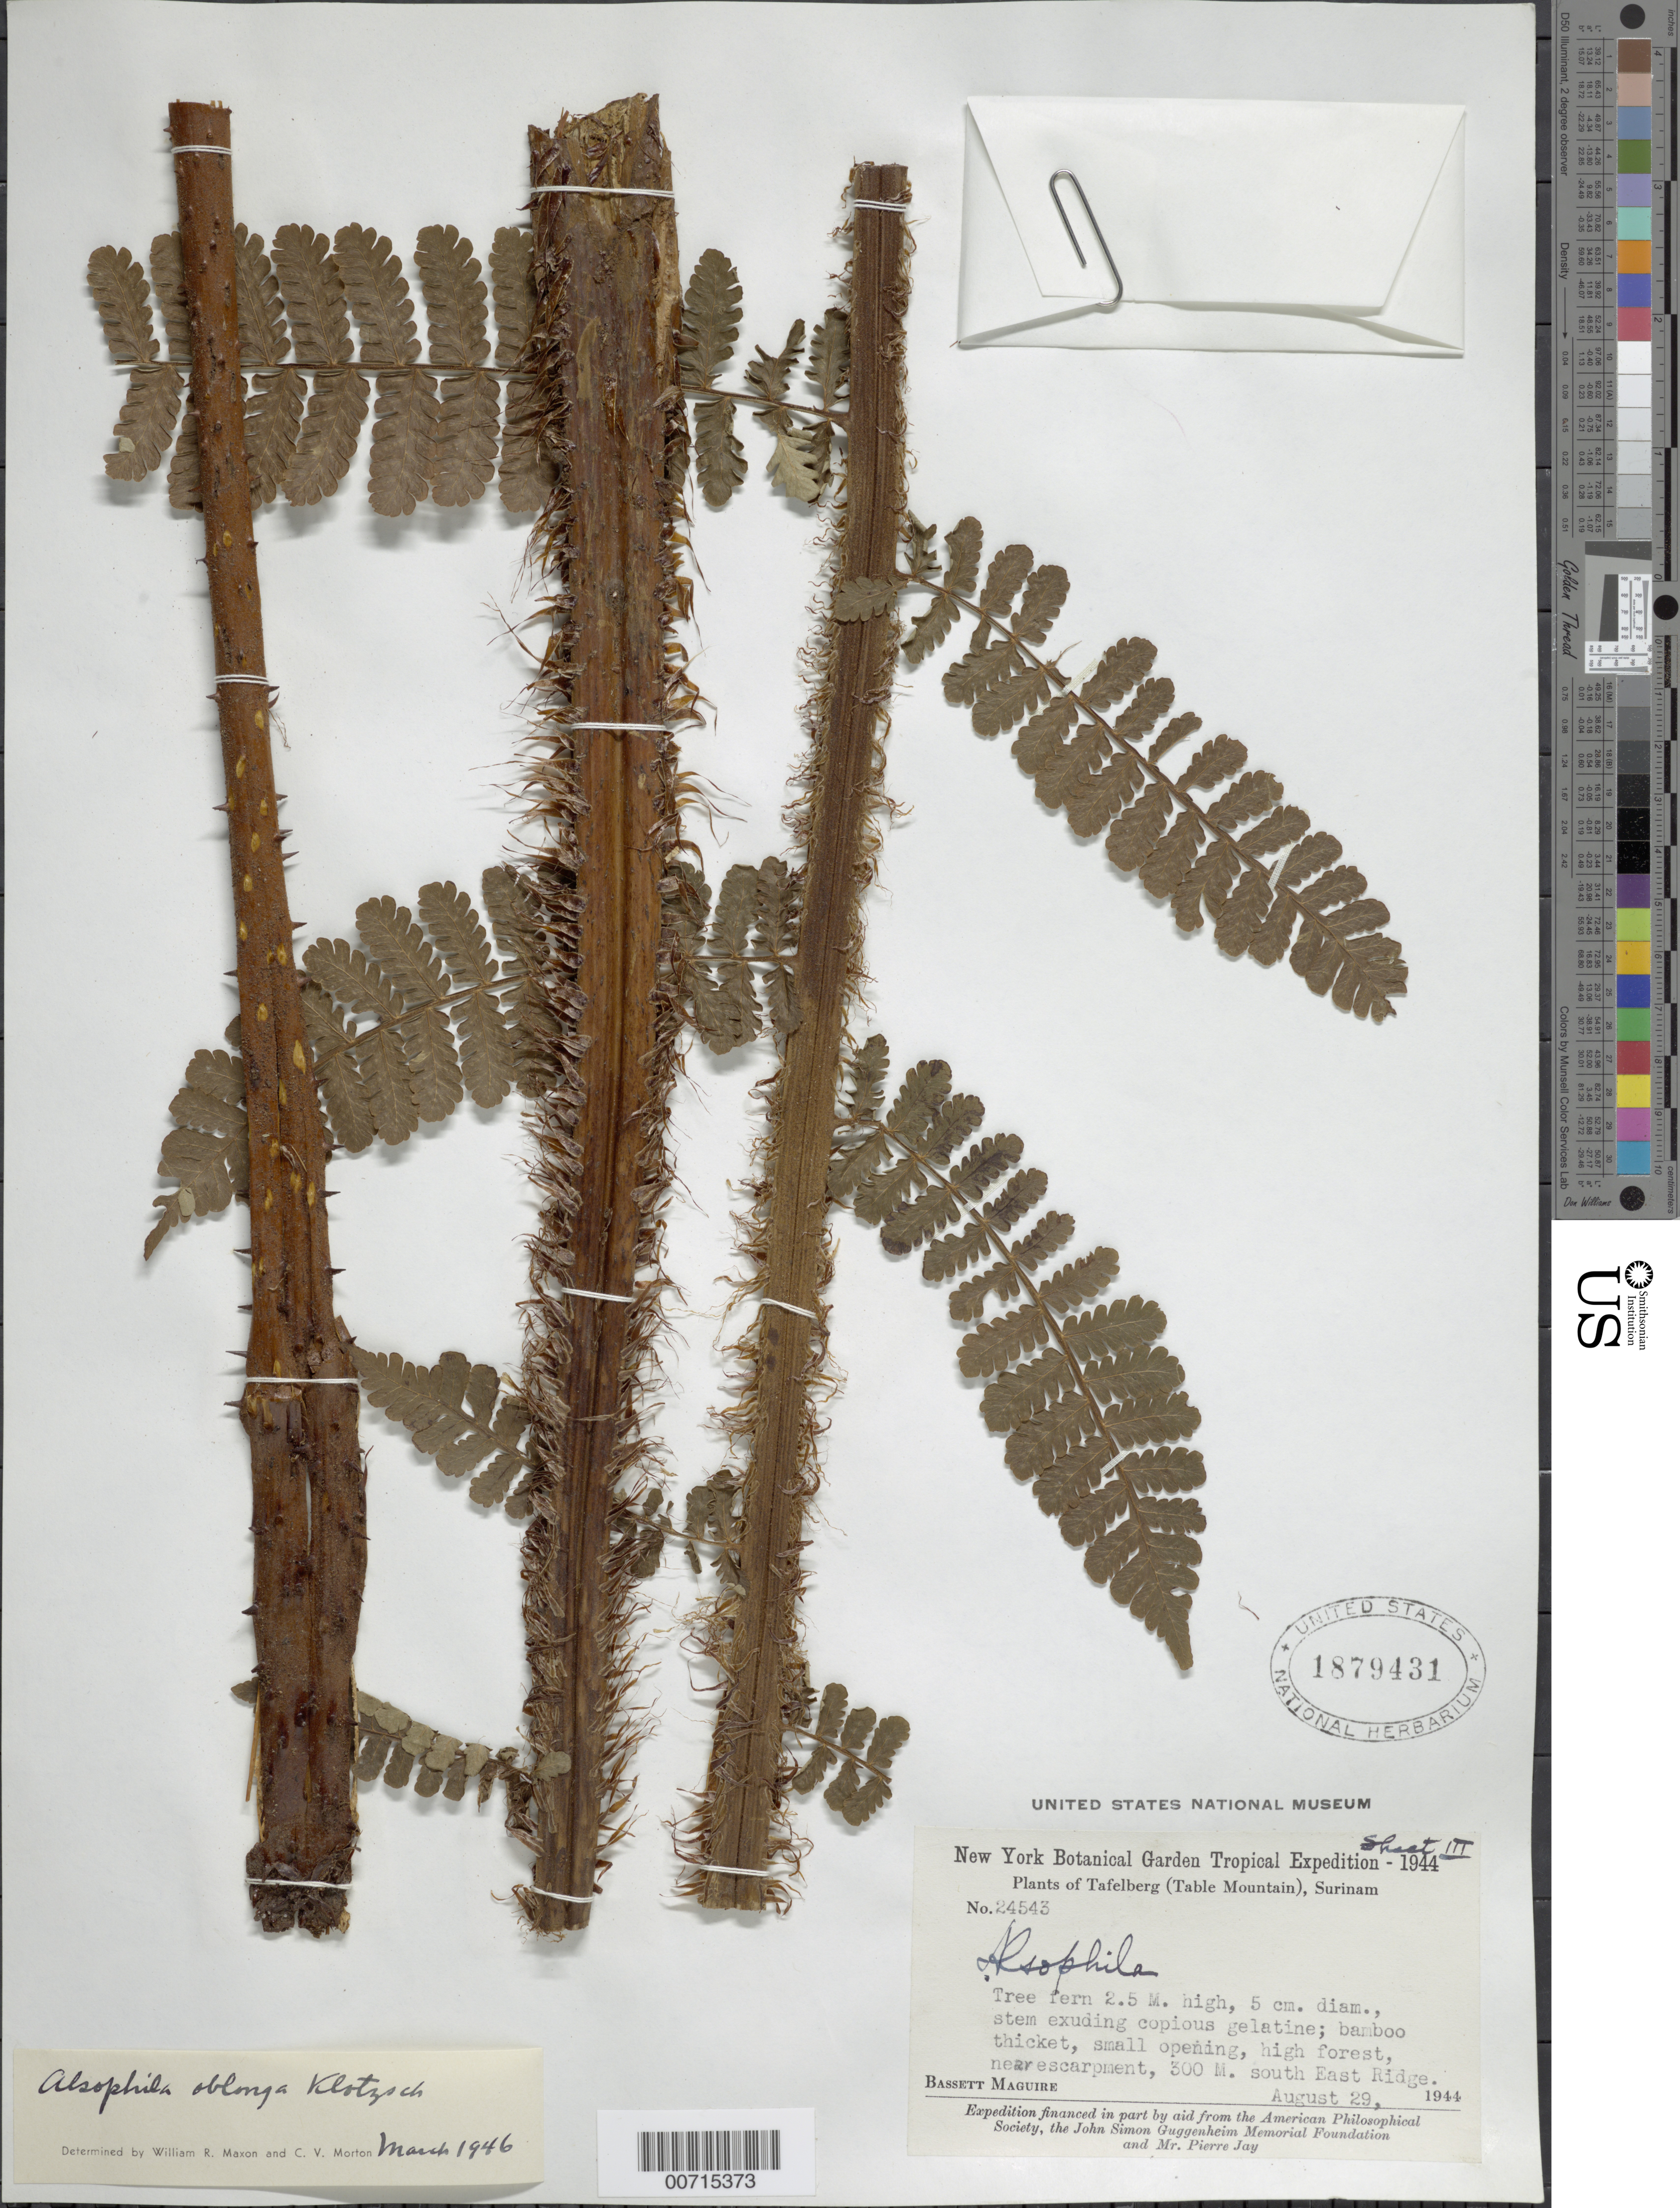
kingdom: Plantae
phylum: Tracheophyta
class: Polypodiopsida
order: Cyatheales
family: Cyatheaceae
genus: Cyathea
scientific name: Cyathea pungens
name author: (Willd.) Domin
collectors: B. Maguire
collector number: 24543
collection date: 1944-08-29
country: Suriname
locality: Surinam: Tafelberg( Table Mountain), near escarpment, South East Ridge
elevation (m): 300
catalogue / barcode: US 1879431